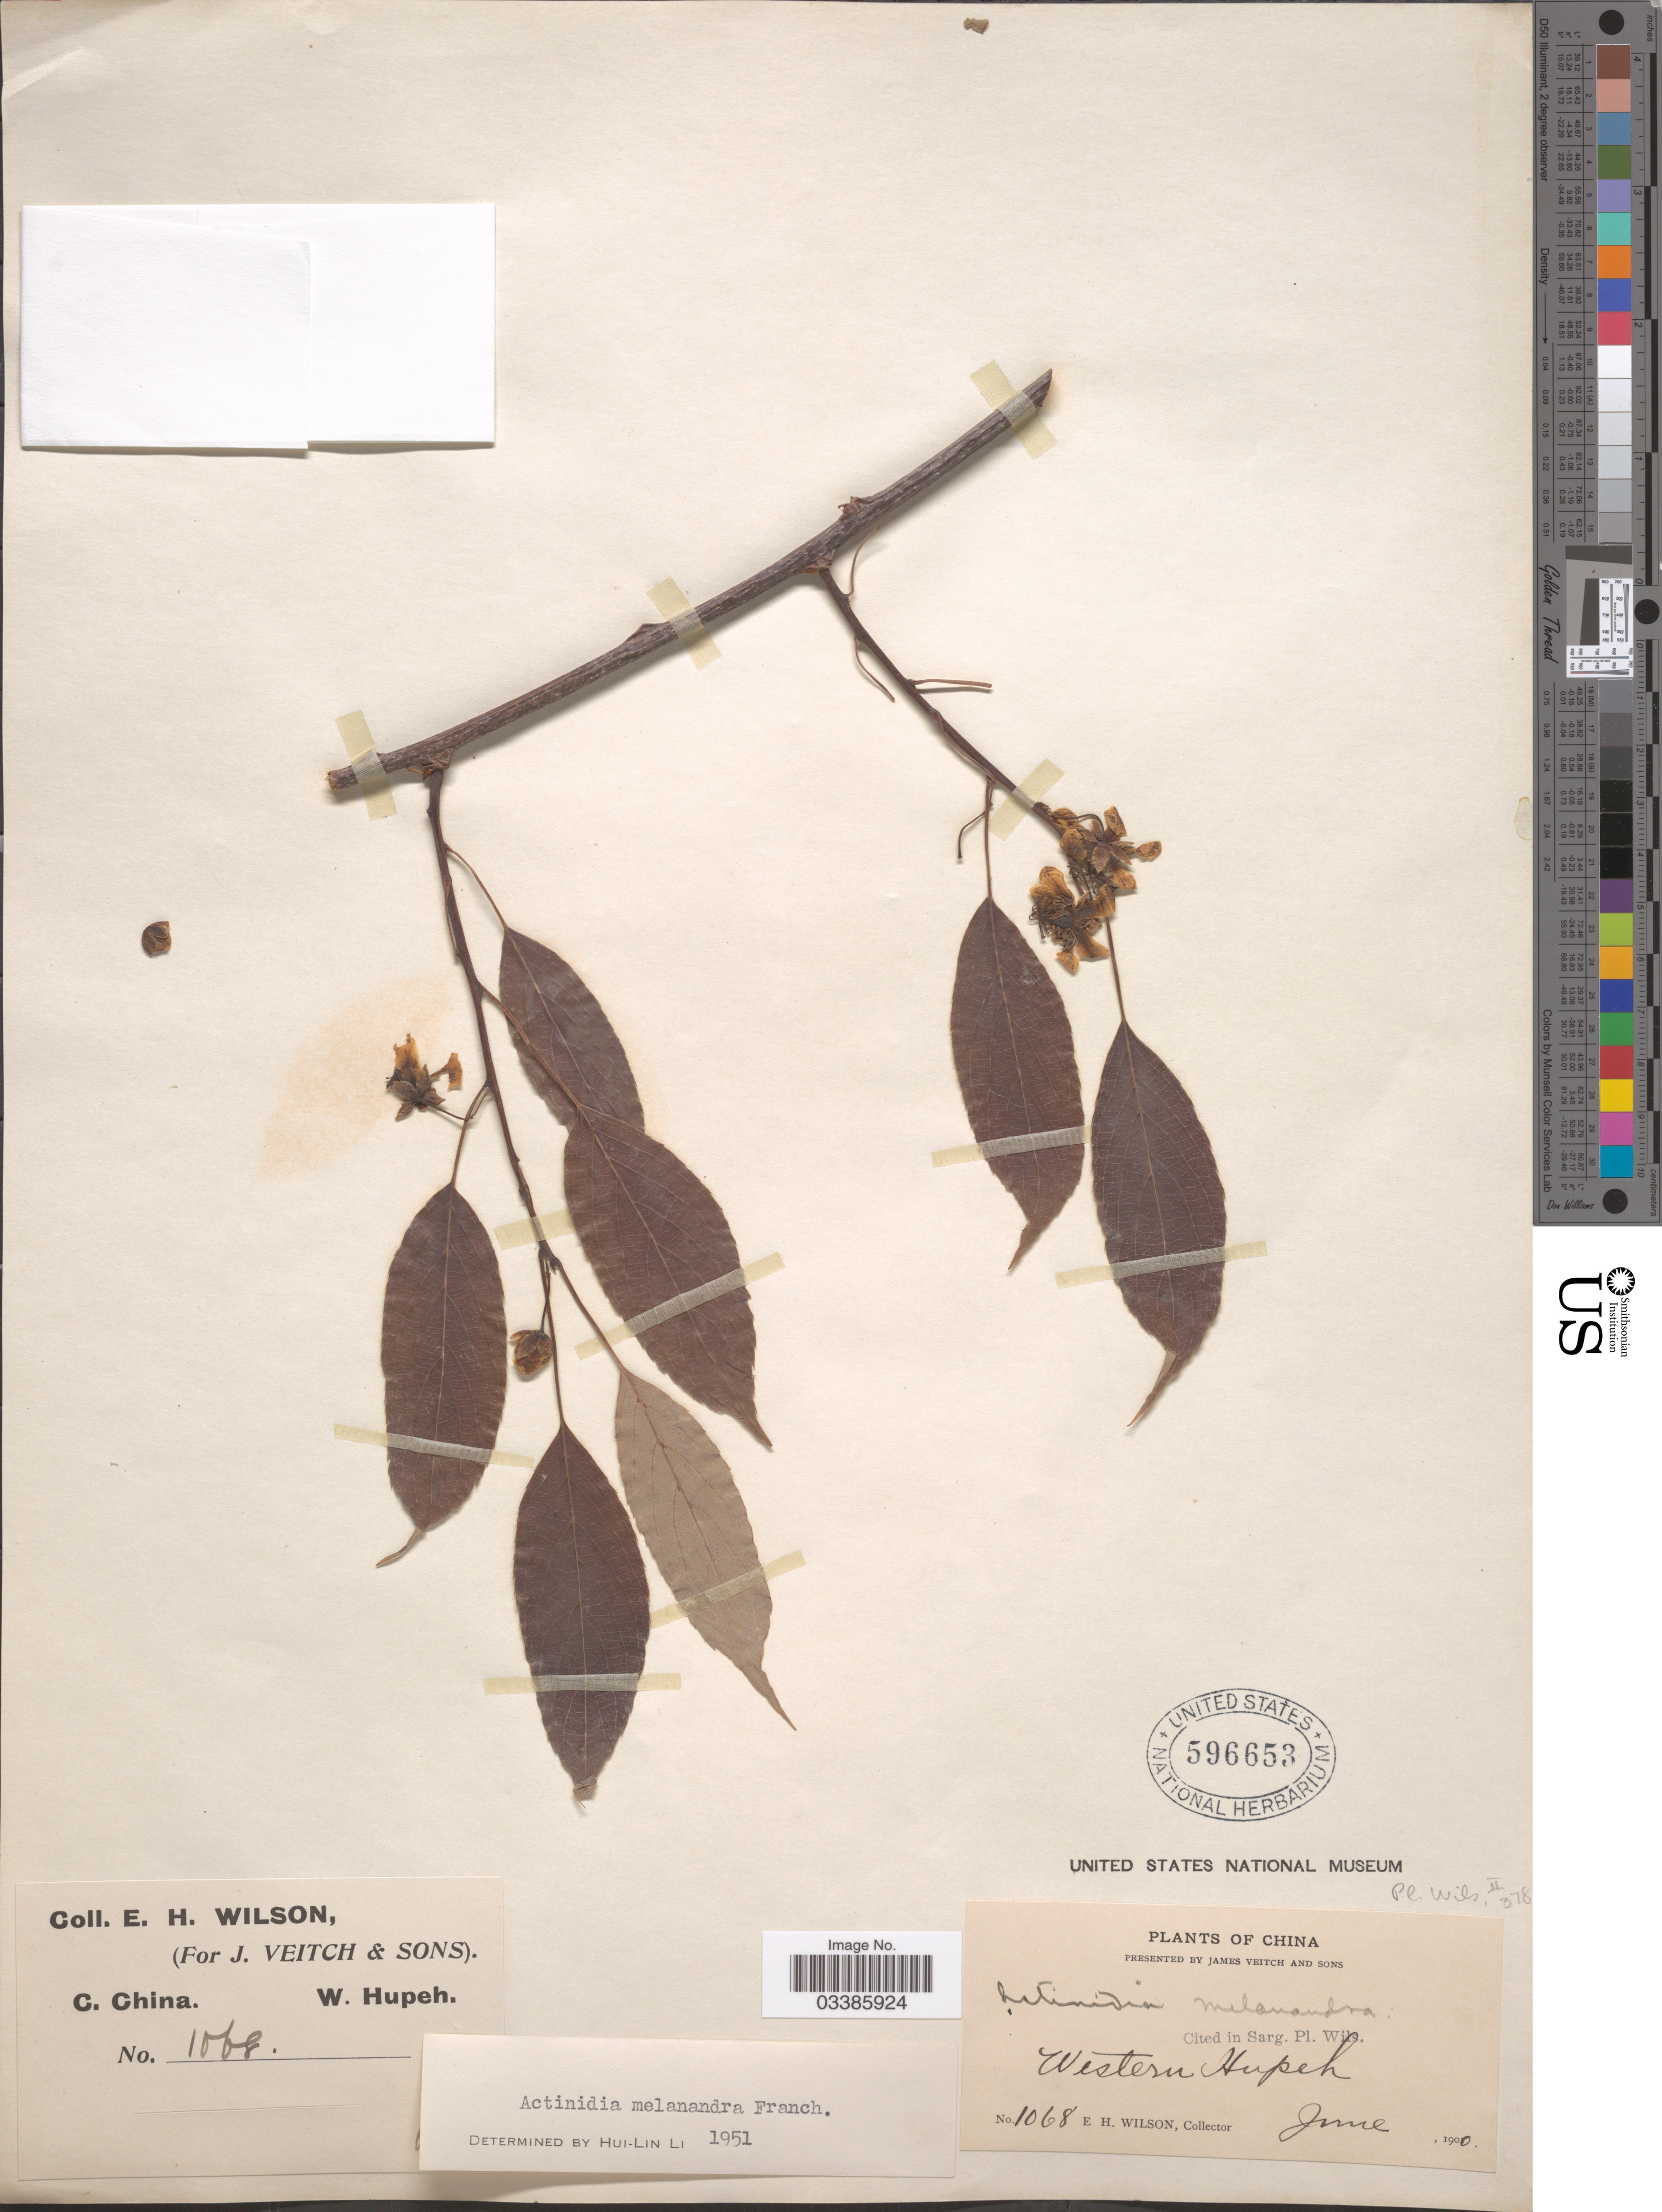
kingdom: Plantae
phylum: Tracheophyta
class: Magnoliopsida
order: Ericales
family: Actinidiaceae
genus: Actinidia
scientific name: Actinidia melanandra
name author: Franch.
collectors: E. Wilson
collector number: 1068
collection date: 1900-06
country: China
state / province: Hubei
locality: C. China, Western Hupeh.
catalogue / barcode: US 596653